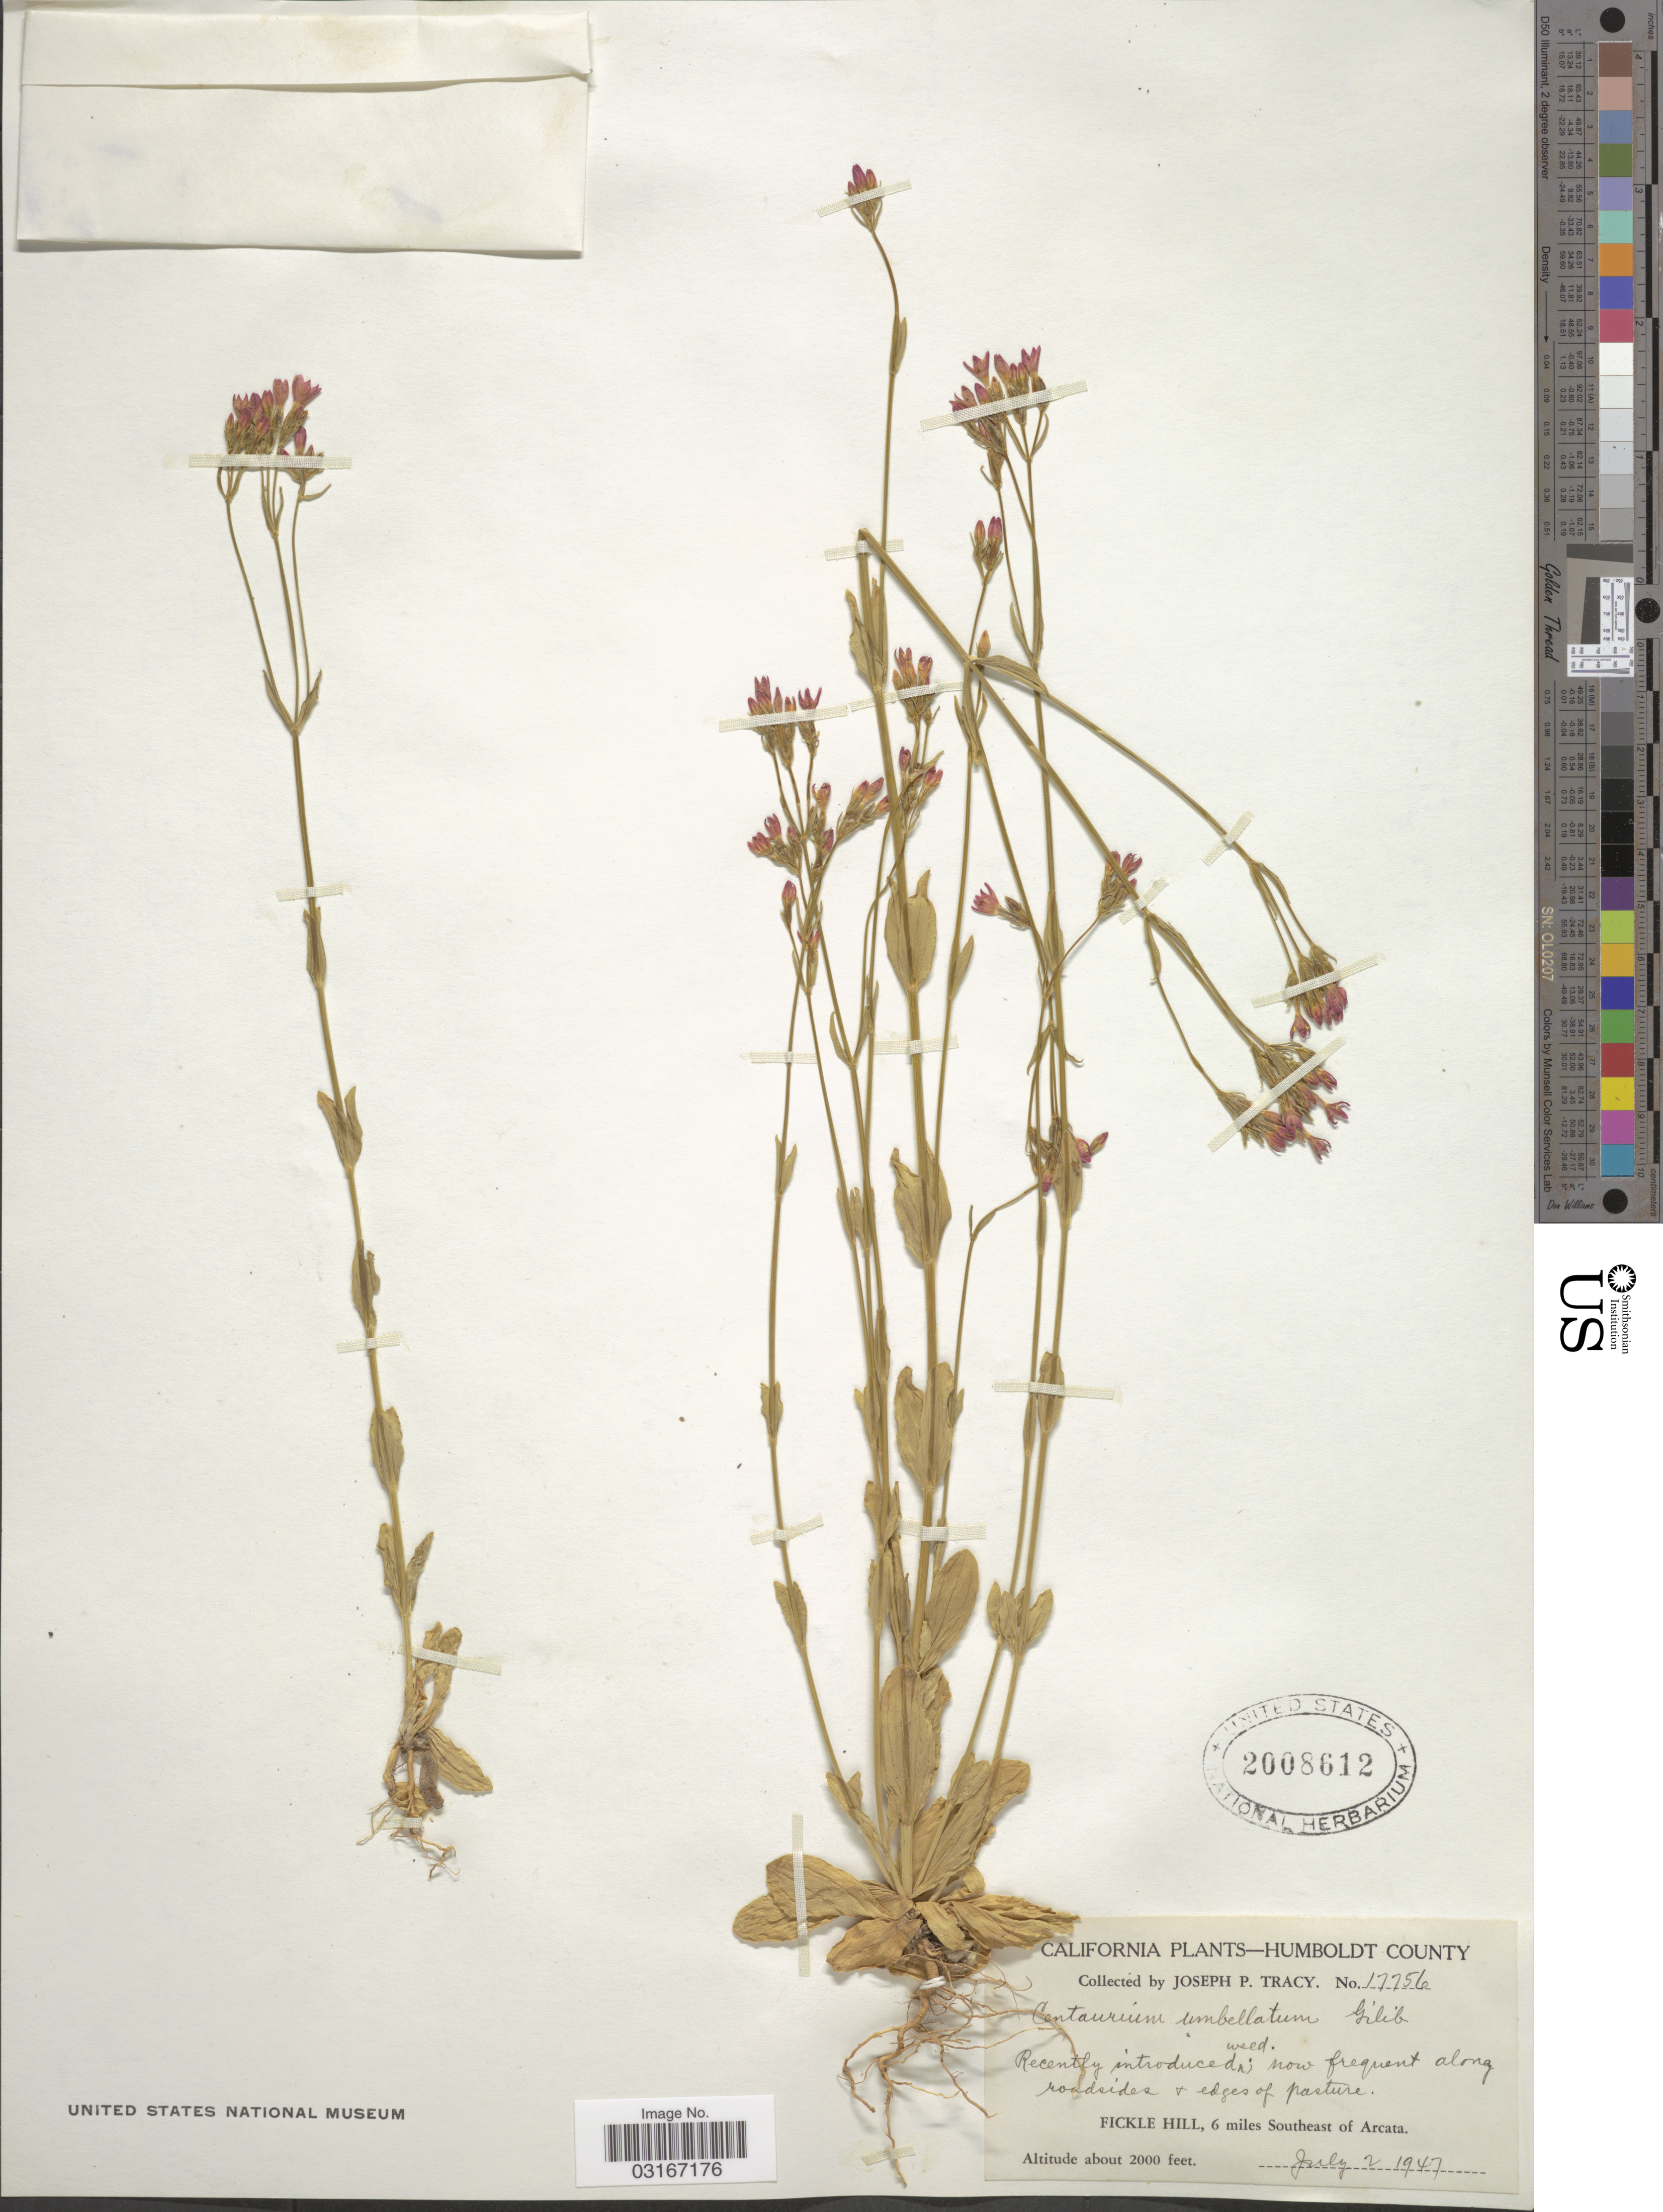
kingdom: Plantae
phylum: Tracheophyta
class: Magnoliopsida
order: Gentianales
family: Gentianaceae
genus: Centaurium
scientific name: Centaurium spicatum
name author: (L.) Fritsch ex Janch.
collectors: J. Tracy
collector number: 17756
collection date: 1947-07-02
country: United States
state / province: California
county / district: Humboldt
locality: Humboldt County. Fickle Hill, 6 miles Southeast of Arcata.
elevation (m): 610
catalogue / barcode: US 2008612